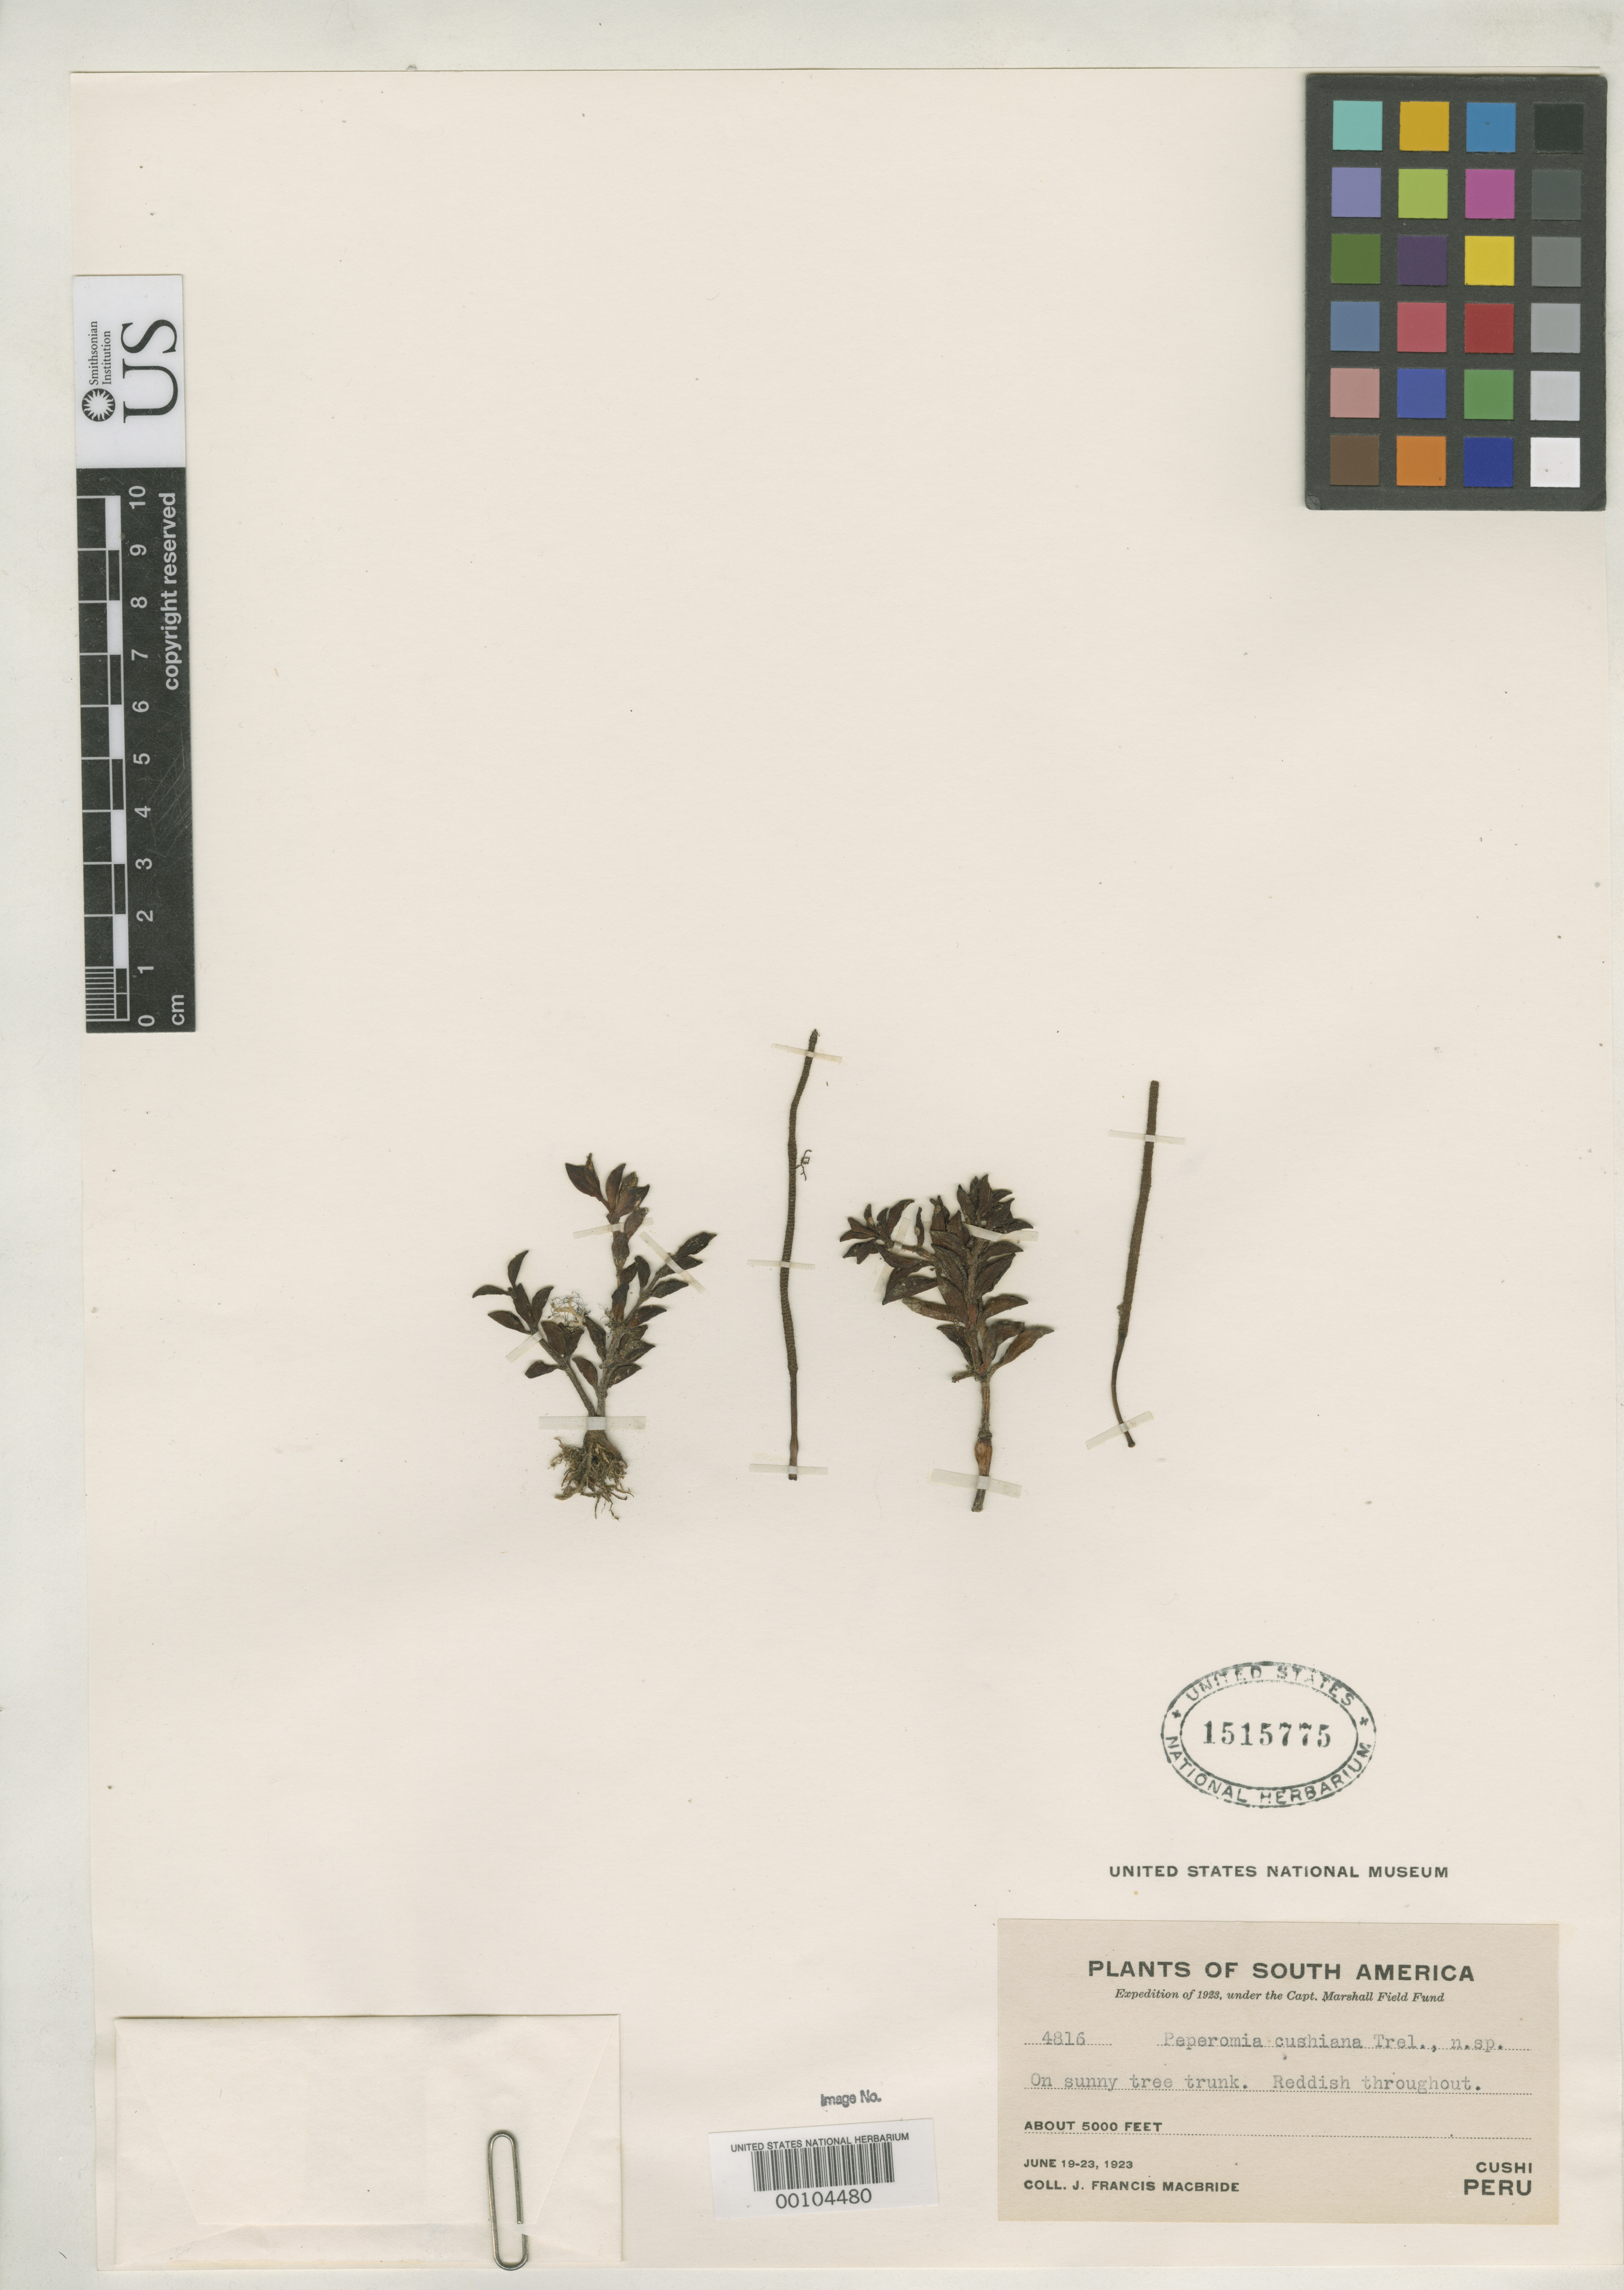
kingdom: Plantae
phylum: Tracheophyta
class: Magnoliopsida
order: Piperales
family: Piperaceae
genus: Peperomia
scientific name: Peperomia cushiana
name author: Trel. in J.F. Macbr.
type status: Isotype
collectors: J. F. Macbride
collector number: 4816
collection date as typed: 19 Jun 1923 to 23 Jun 1923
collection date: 1923-06-19/1923-06-23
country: Peru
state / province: Huánuco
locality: Cushi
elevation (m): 1500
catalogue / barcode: US 1515775